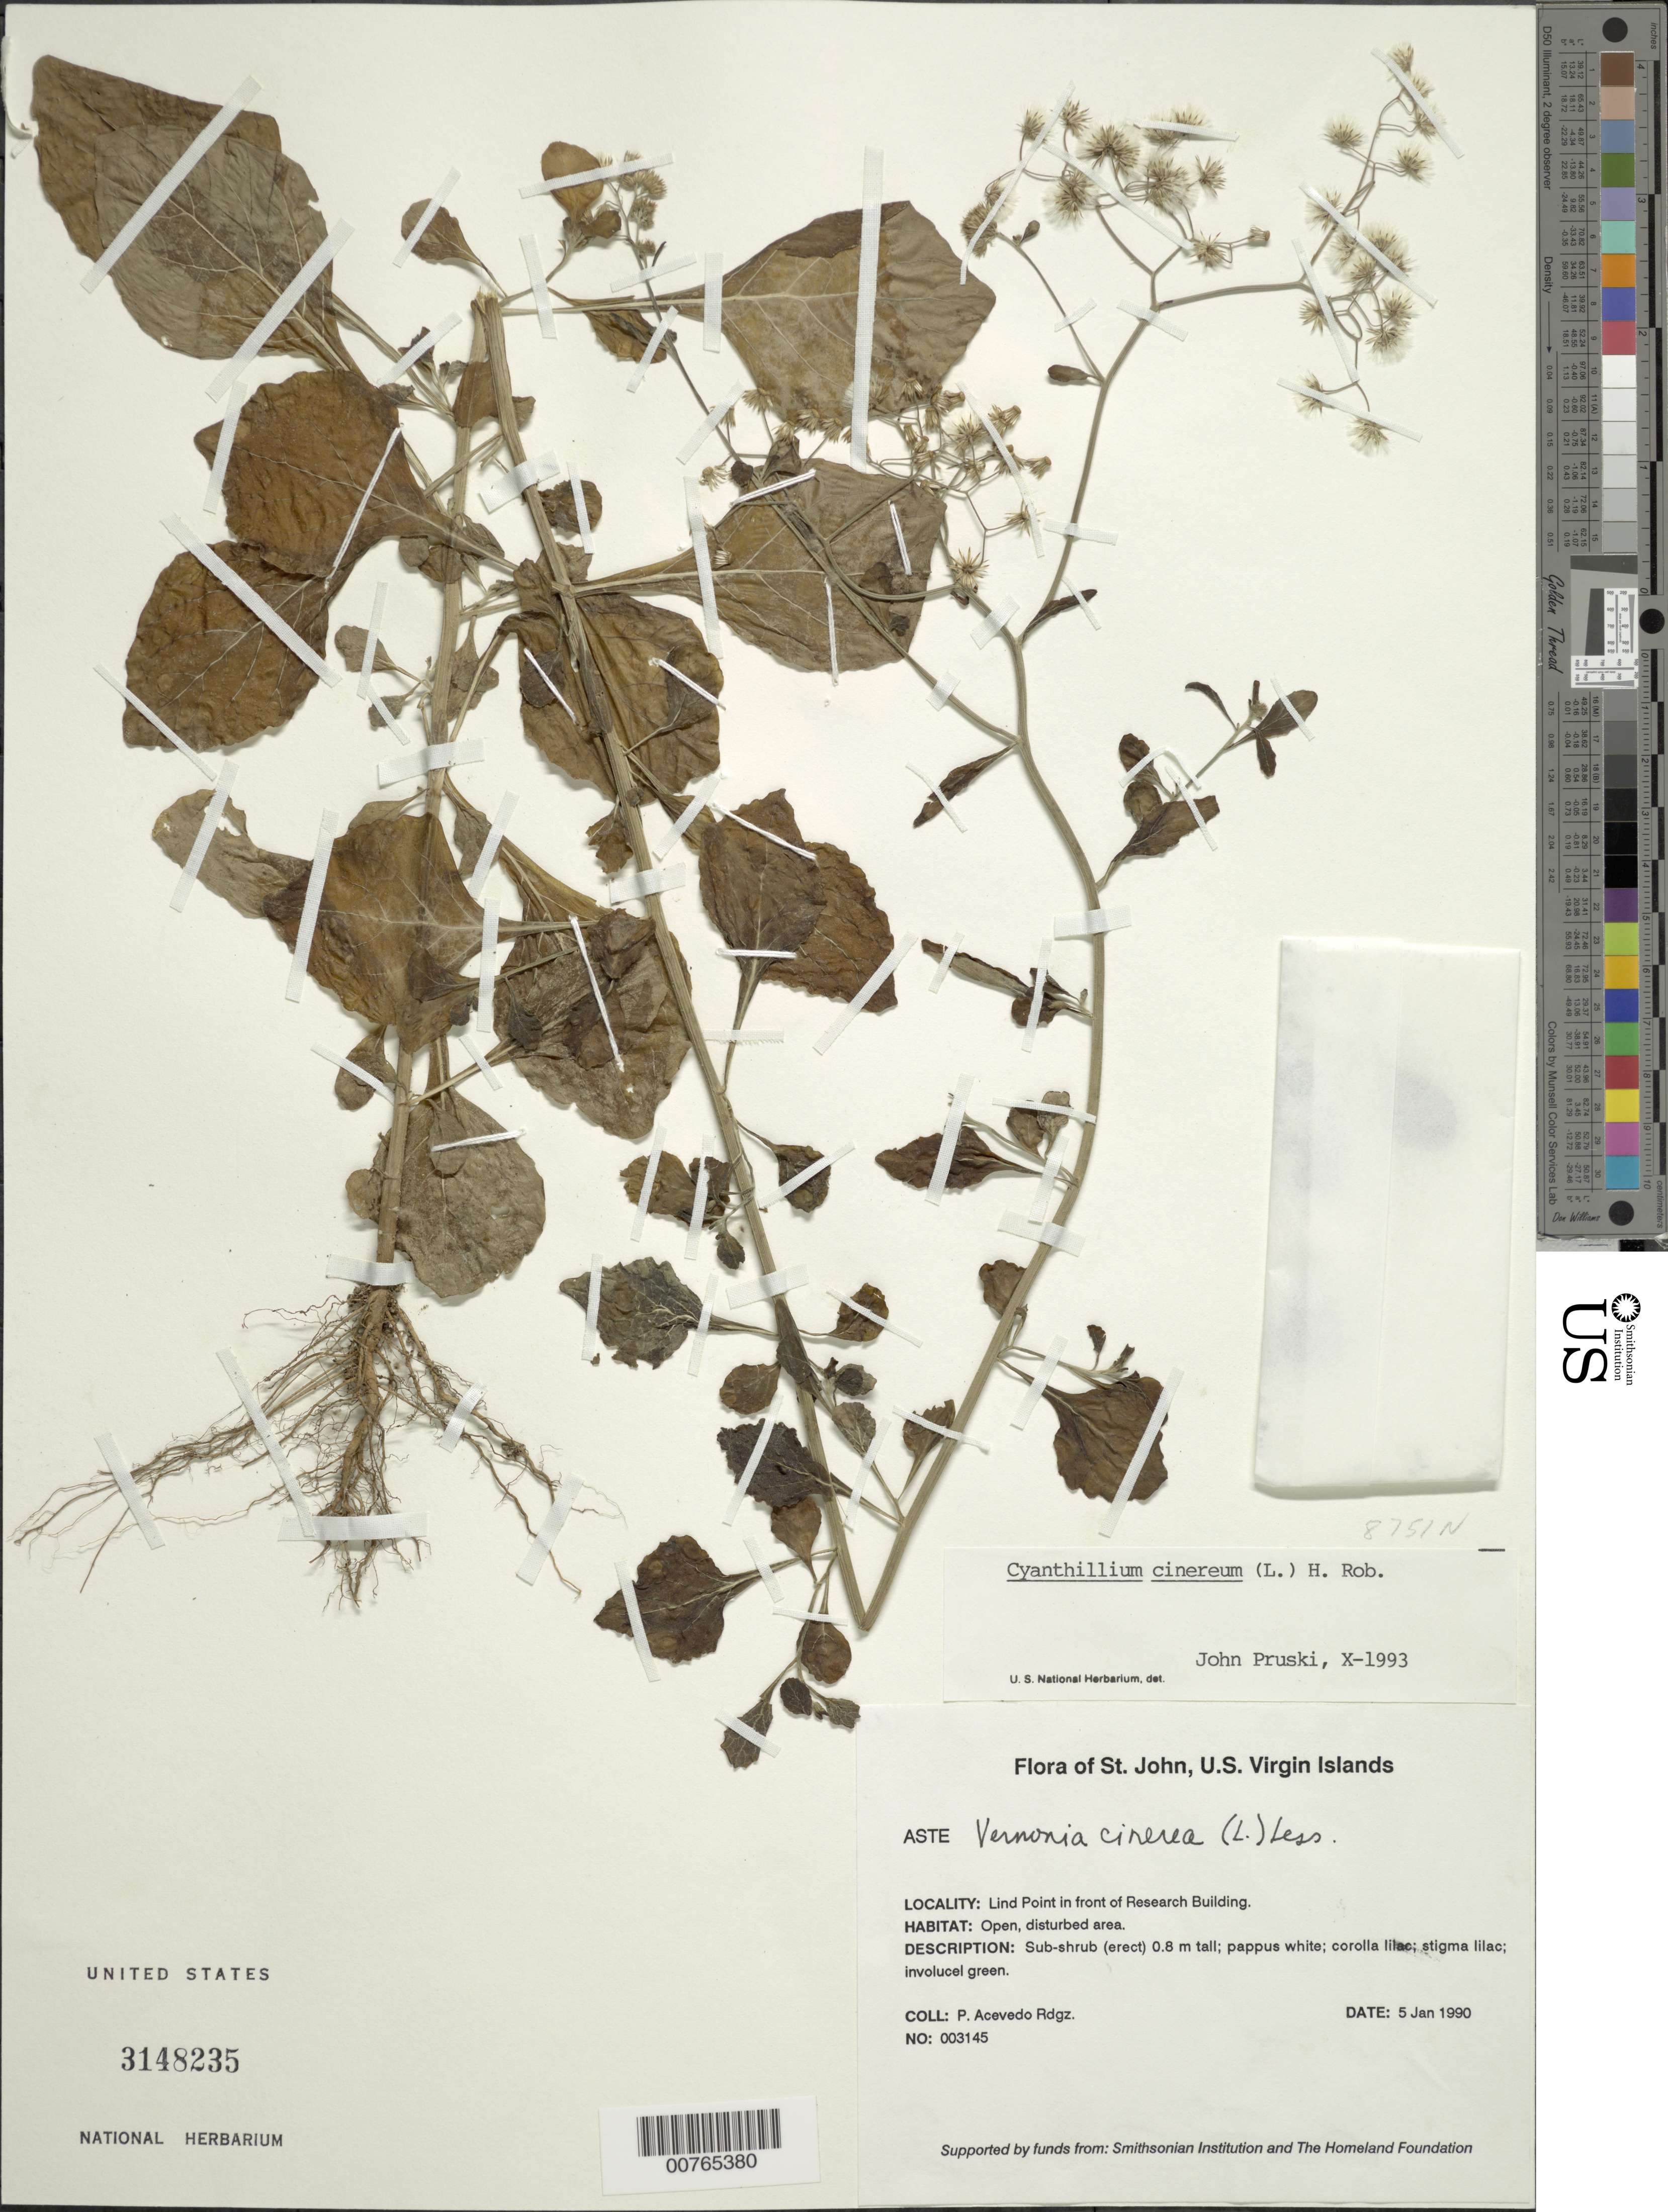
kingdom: Plantae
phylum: Tracheophyta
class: Magnoliopsida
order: Asterales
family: Asteraceae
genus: Cyanthillium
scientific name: Cyanthillium cinereum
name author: (L.) H. Rob.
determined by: Pruski, J. F.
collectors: P. Acevedo-Rodr.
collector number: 3145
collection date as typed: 05 Jan 1990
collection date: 1990-01-05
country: U.S. Virgin Islands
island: St. John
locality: Cruz Bay Quarter; Lind Point in front of Research Building.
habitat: Open, disturbed area.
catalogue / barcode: US 3148235